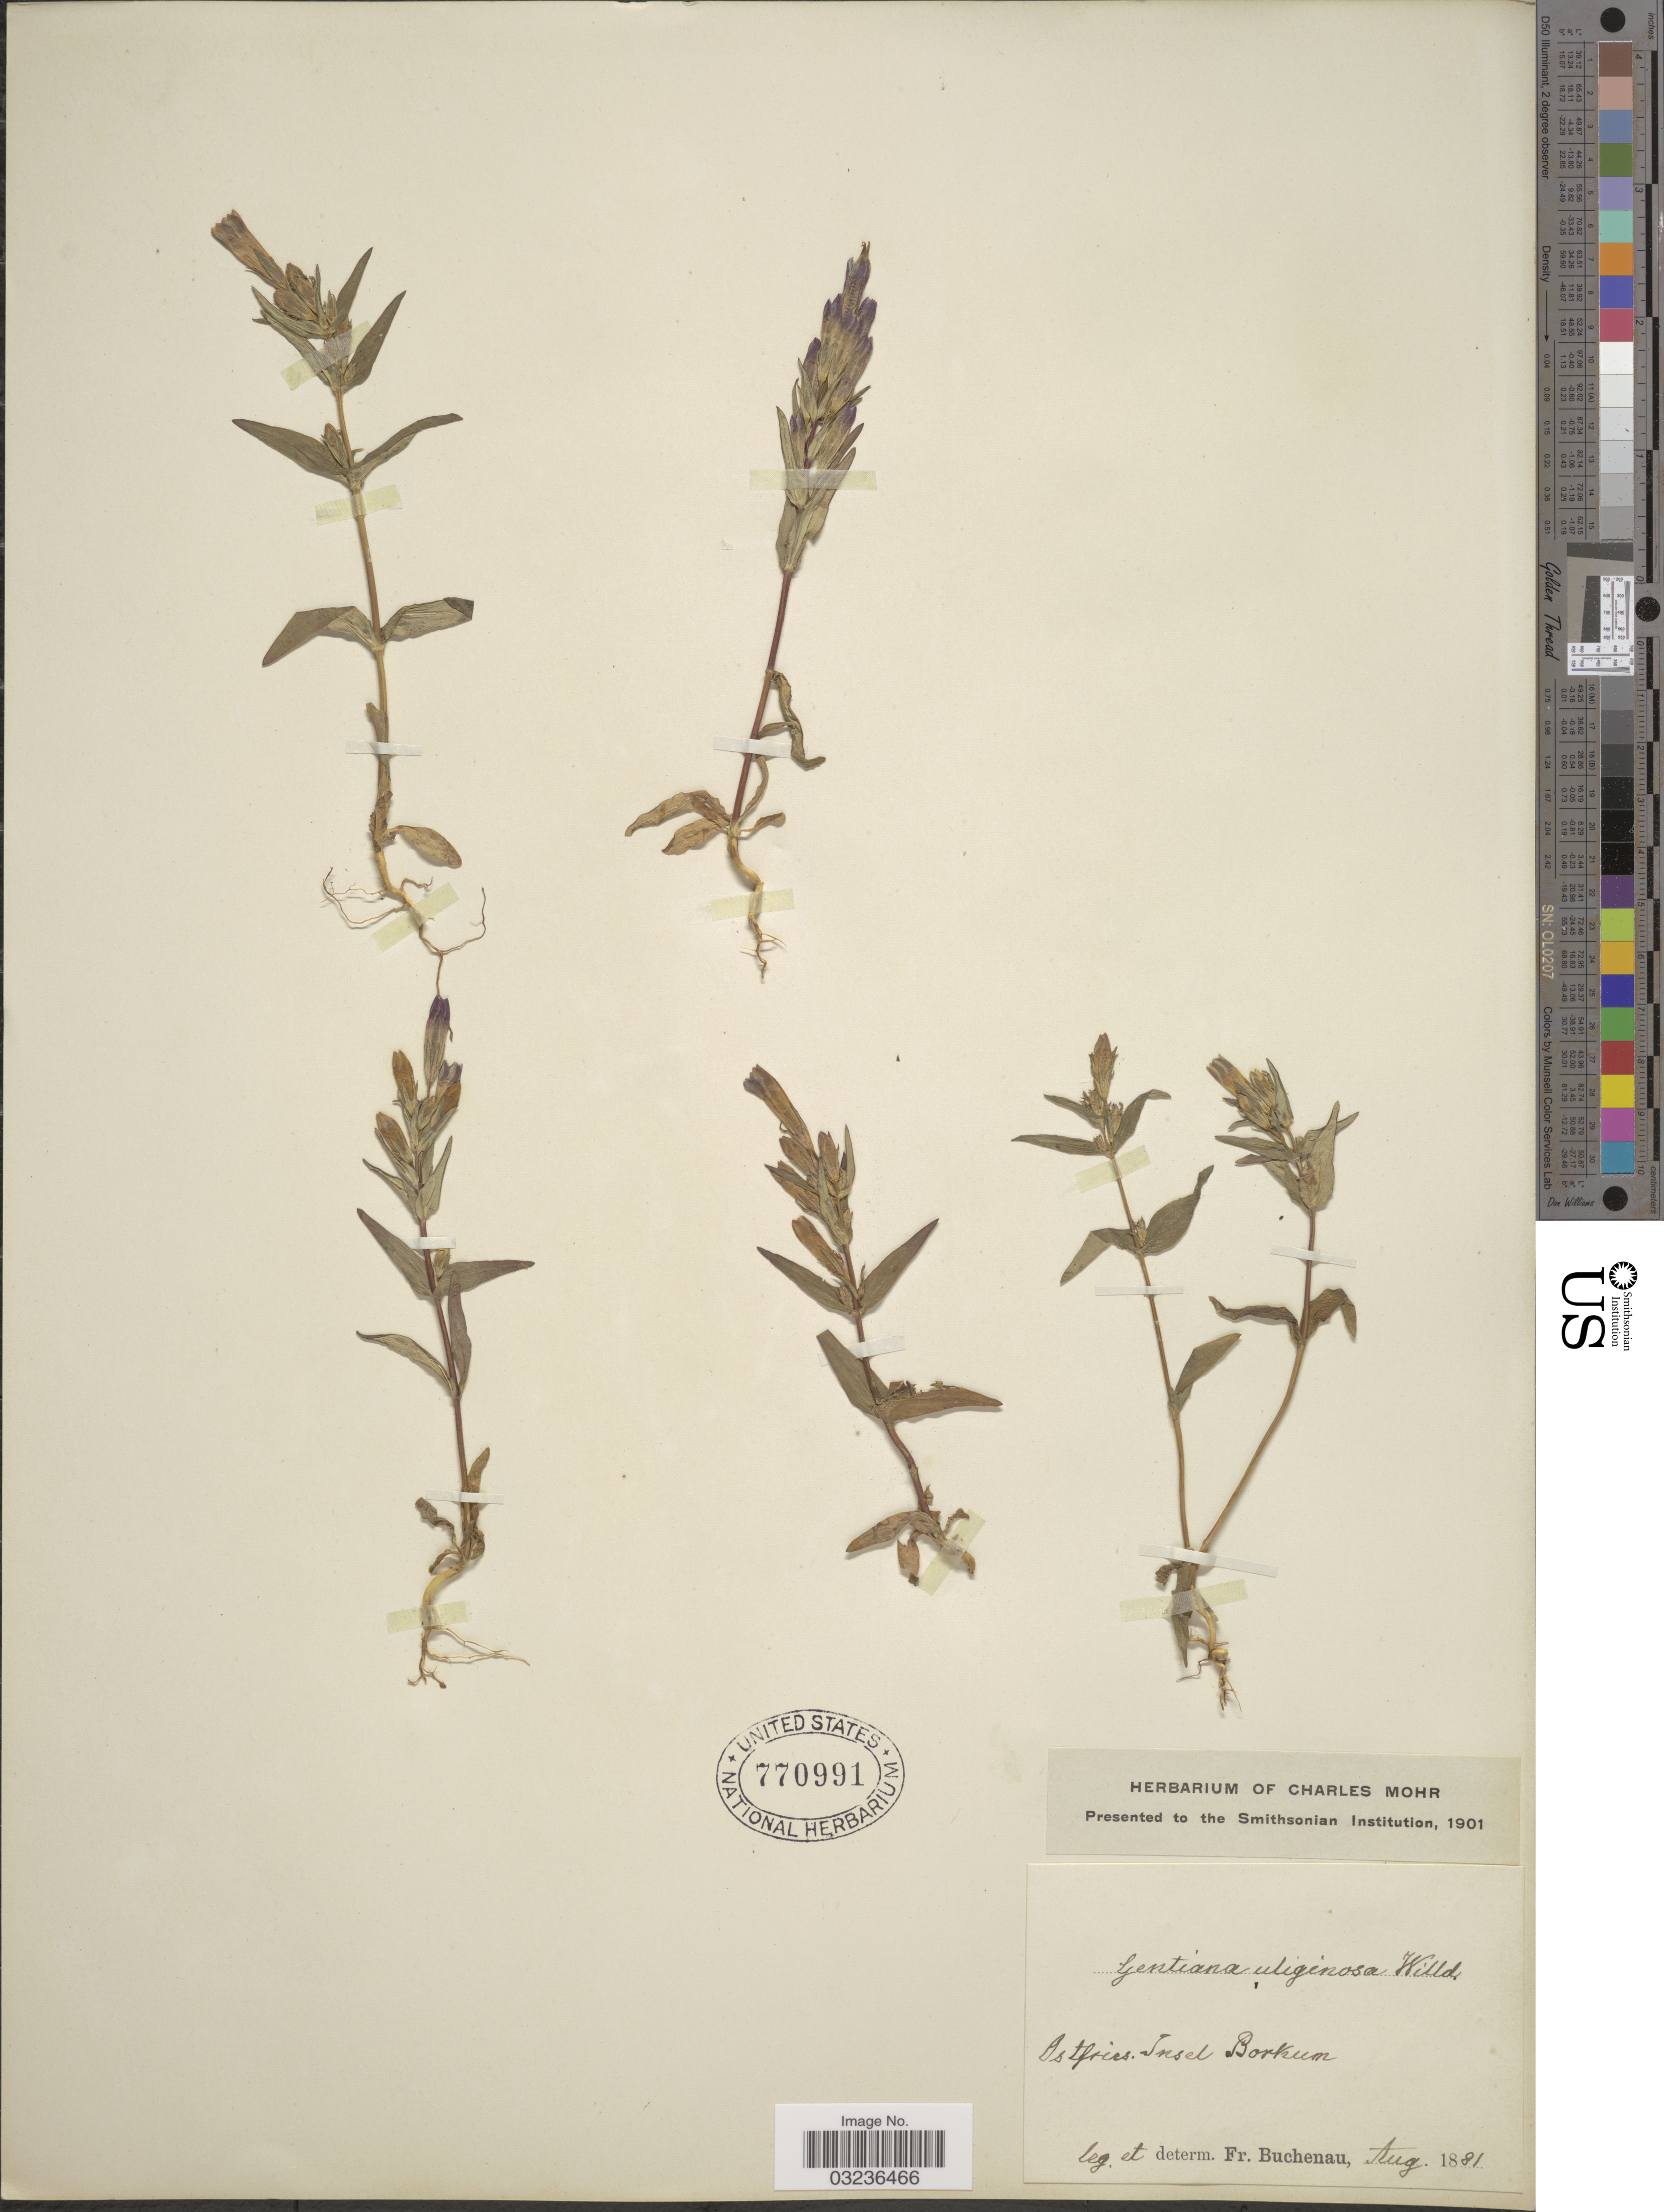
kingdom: Plantae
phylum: Tracheophyta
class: Magnoliopsida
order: Gentianales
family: Gentianaceae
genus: Gentiana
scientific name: Gentiana uliginosa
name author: Willd.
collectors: F. Buchenau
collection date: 1881-08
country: Germany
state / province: Niedersachsen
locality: Ostfries. Insel Borkum.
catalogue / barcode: US 770991